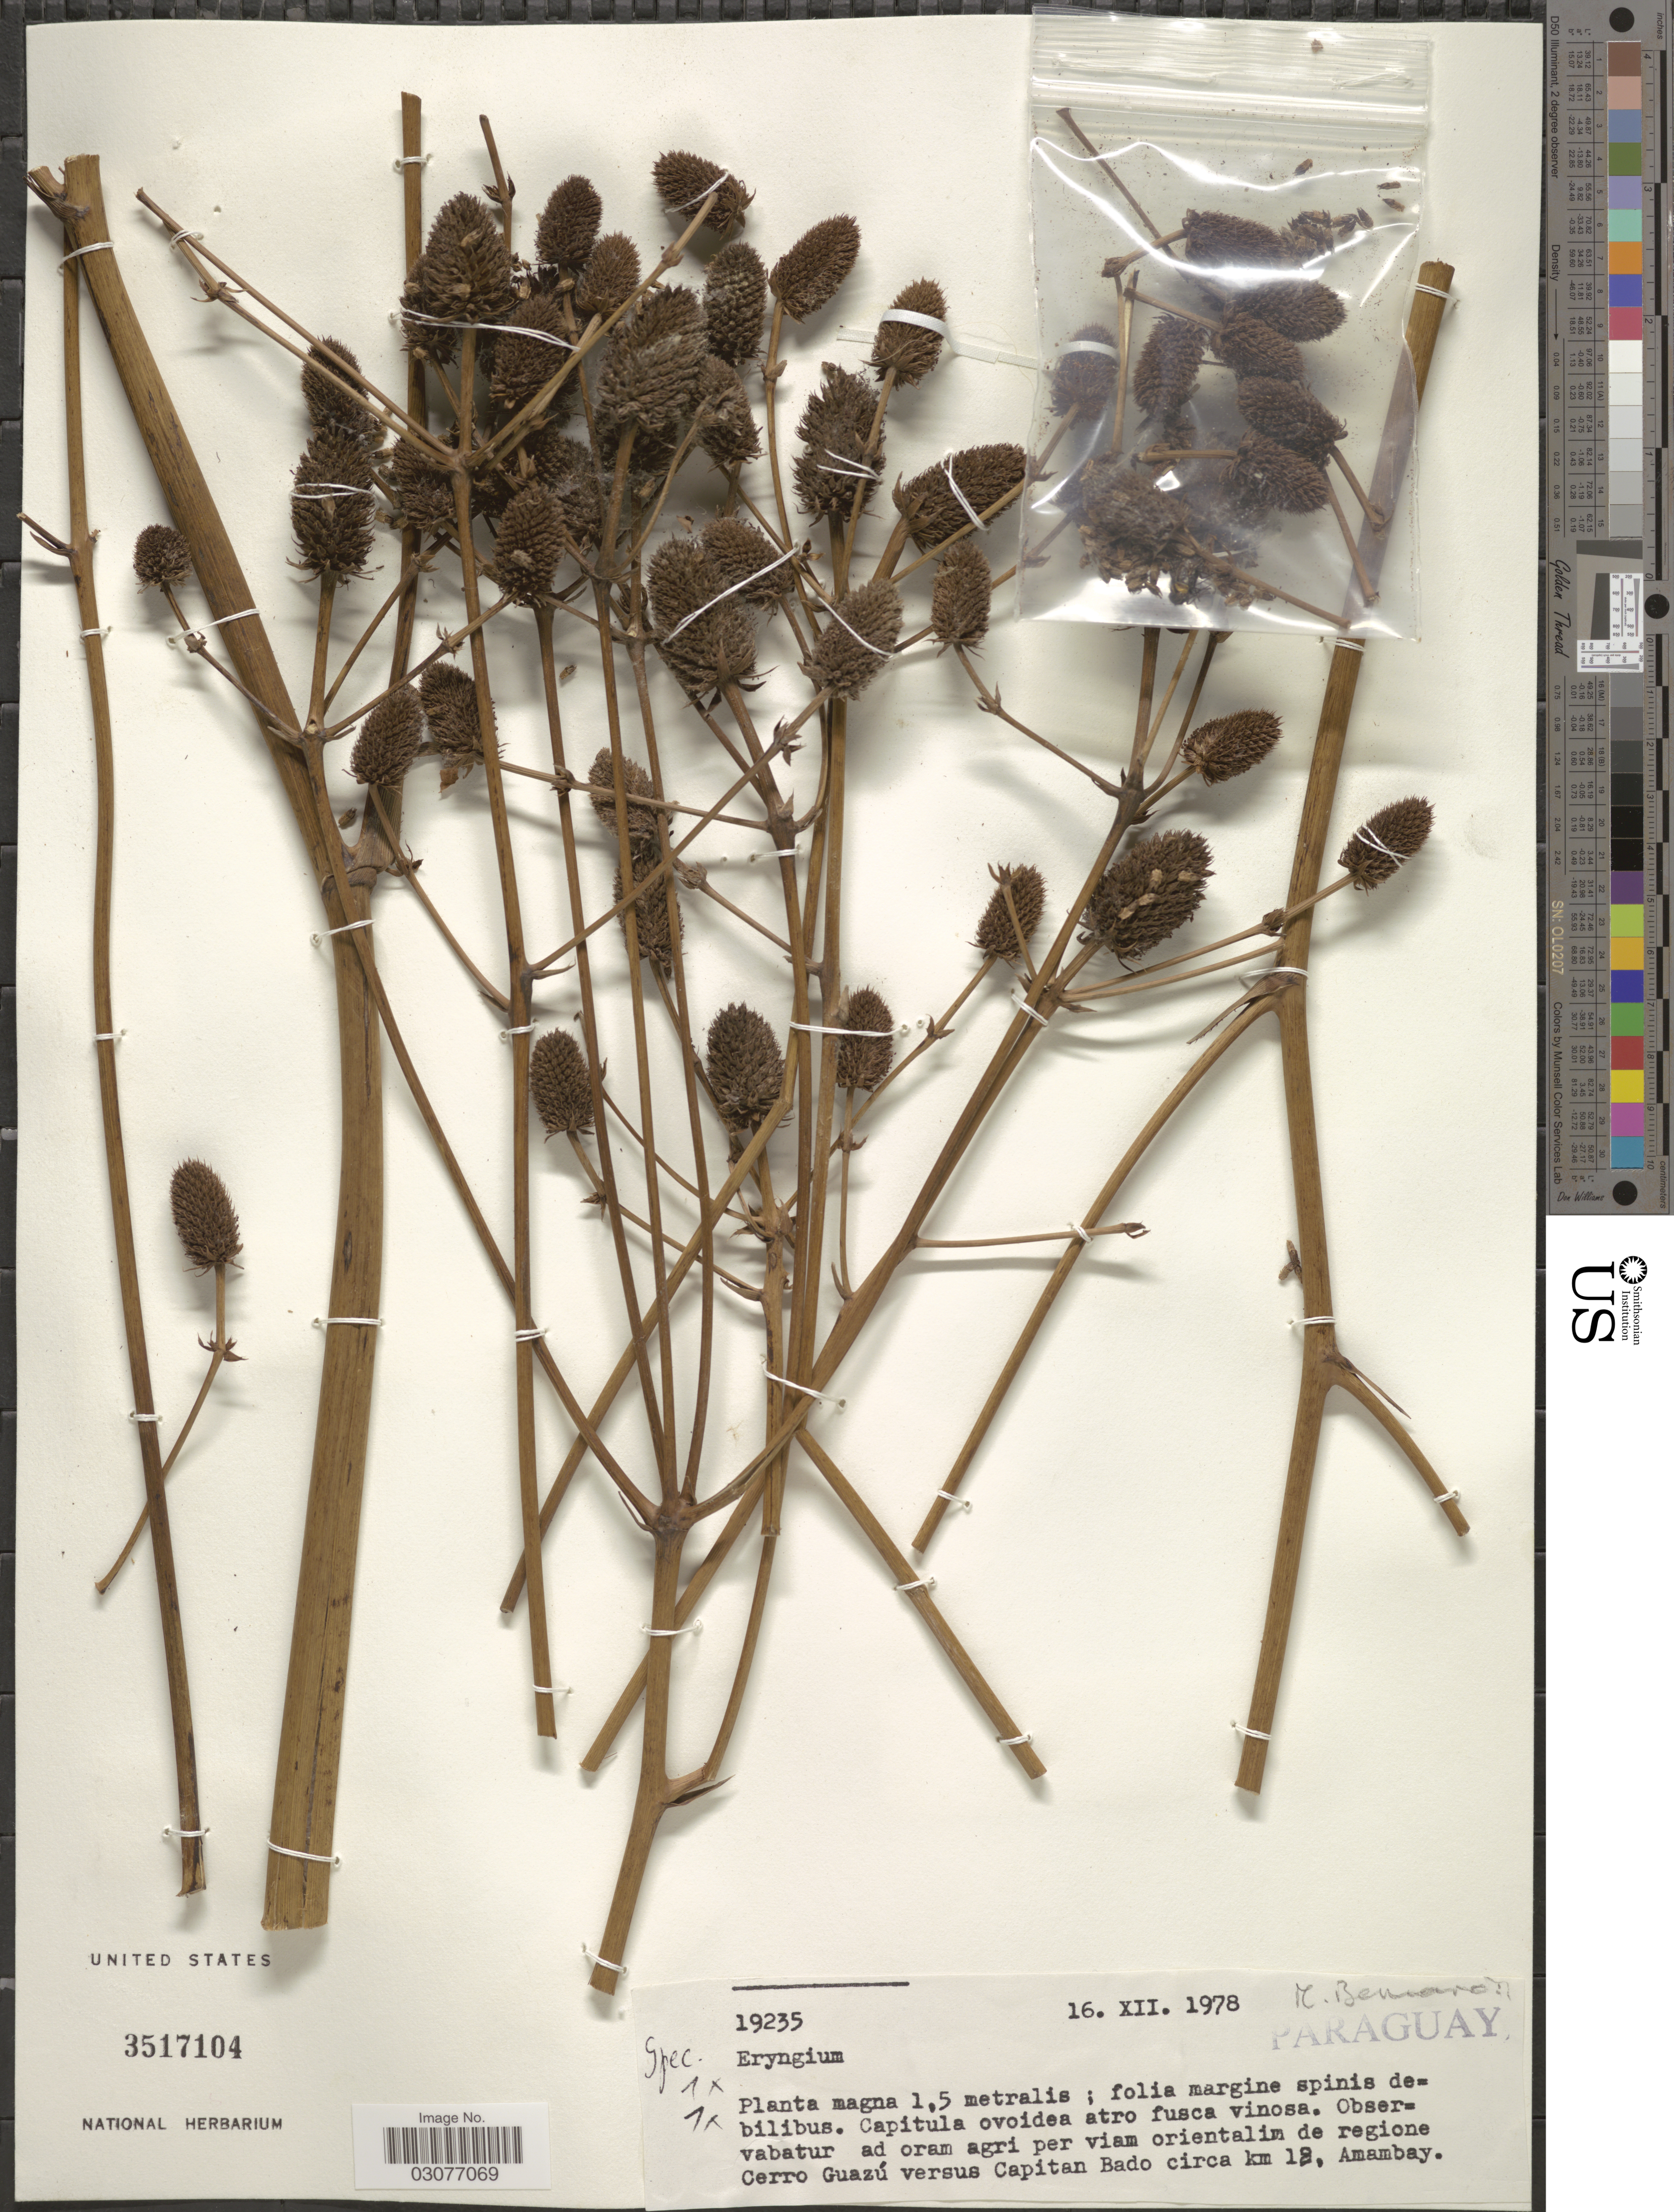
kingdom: Plantae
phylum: Tracheophyta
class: Magnoliopsida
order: Apiales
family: Apiaceae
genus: Eryngium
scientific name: Eryngium bourgatii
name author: Gouan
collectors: M. Bernardi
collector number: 19235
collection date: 1978-12-16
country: Paraguay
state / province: Amambay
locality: Orientalim de regione Cerro Guazú versus Capitan Bado circa km 18.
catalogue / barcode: US 3517104